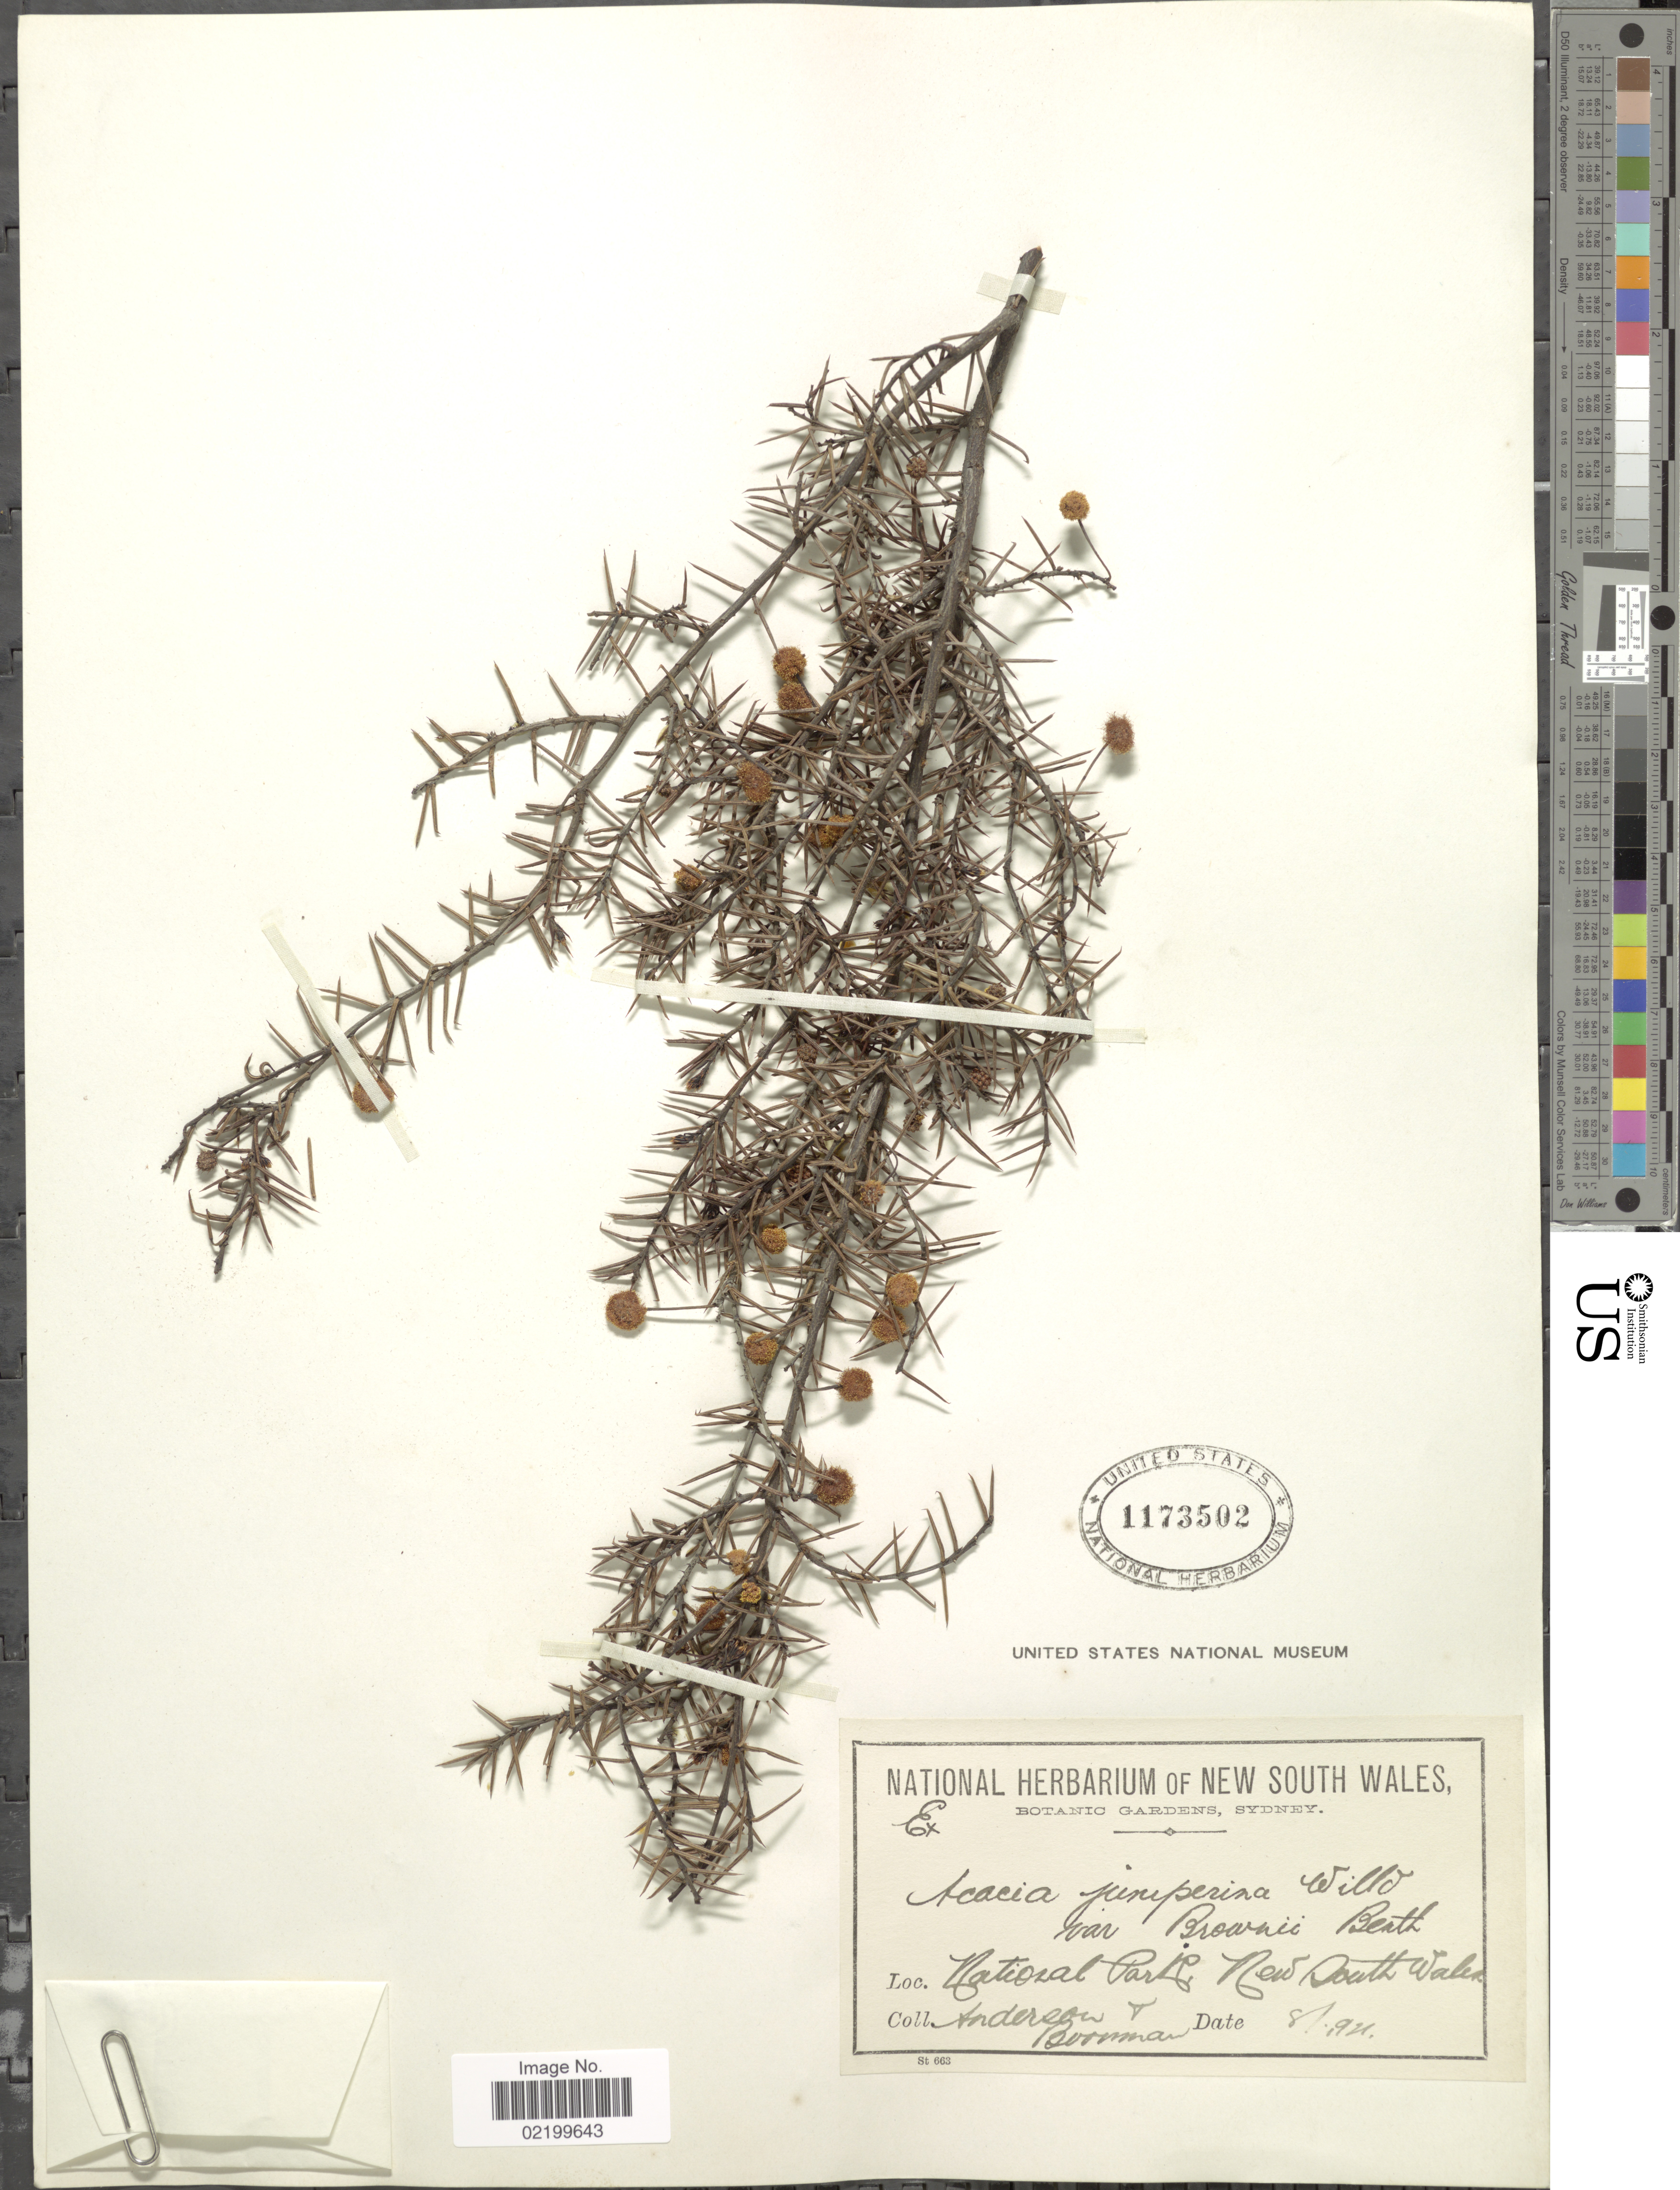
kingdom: Plantae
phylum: Tracheophyta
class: Magnoliopsida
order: Fabales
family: Fabaceae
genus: Acacia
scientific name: Acacia brownii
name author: (Poir.) Steud.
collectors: -- Anderson & -. Boorman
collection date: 1921-08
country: Australia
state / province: New South Wales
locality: National Park New South Wales.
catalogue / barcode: US 1173502